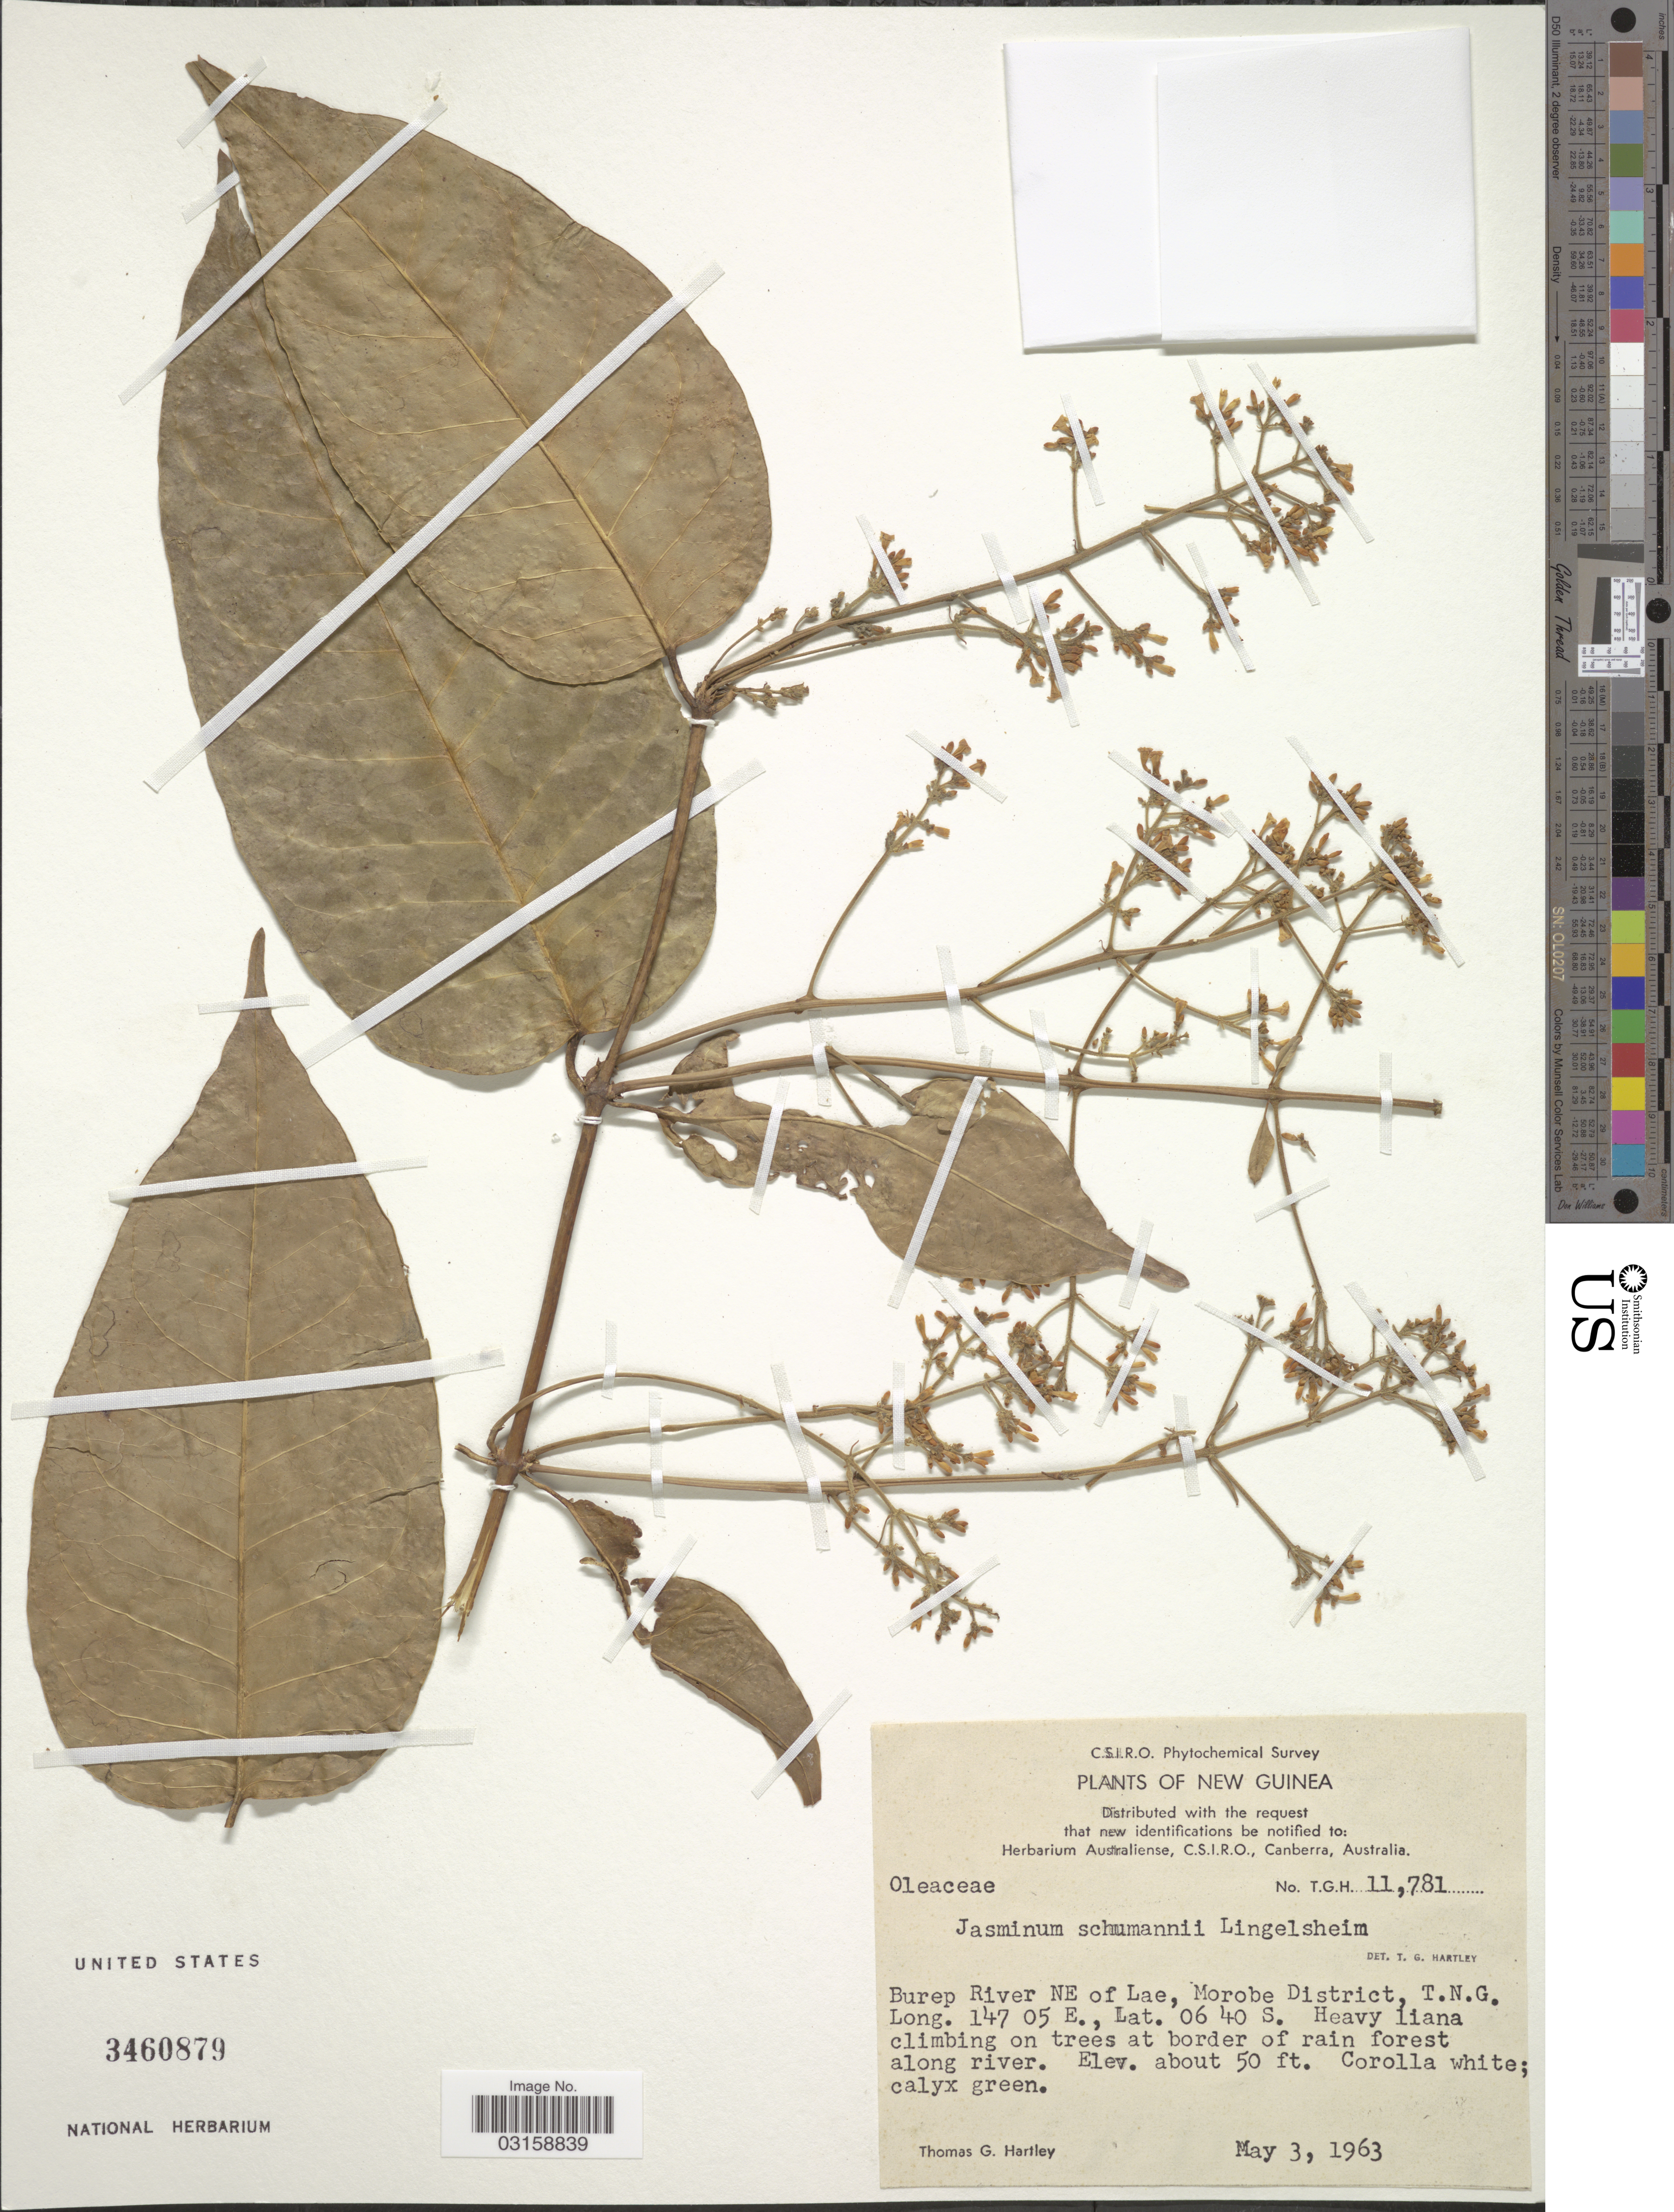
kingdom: Plantae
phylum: Tracheophyta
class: Magnoliopsida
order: Lamiales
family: Oleaceae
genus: Jasminum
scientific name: Jasminum schumannii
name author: Lingelsh.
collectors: T. G. Hartley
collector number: T.G.H. 11781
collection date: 1963-05-03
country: Papua New Guinea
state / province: Morobe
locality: New Guinea. Burep River NE of Lae, T.N.G.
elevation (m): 15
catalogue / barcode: US 3460879